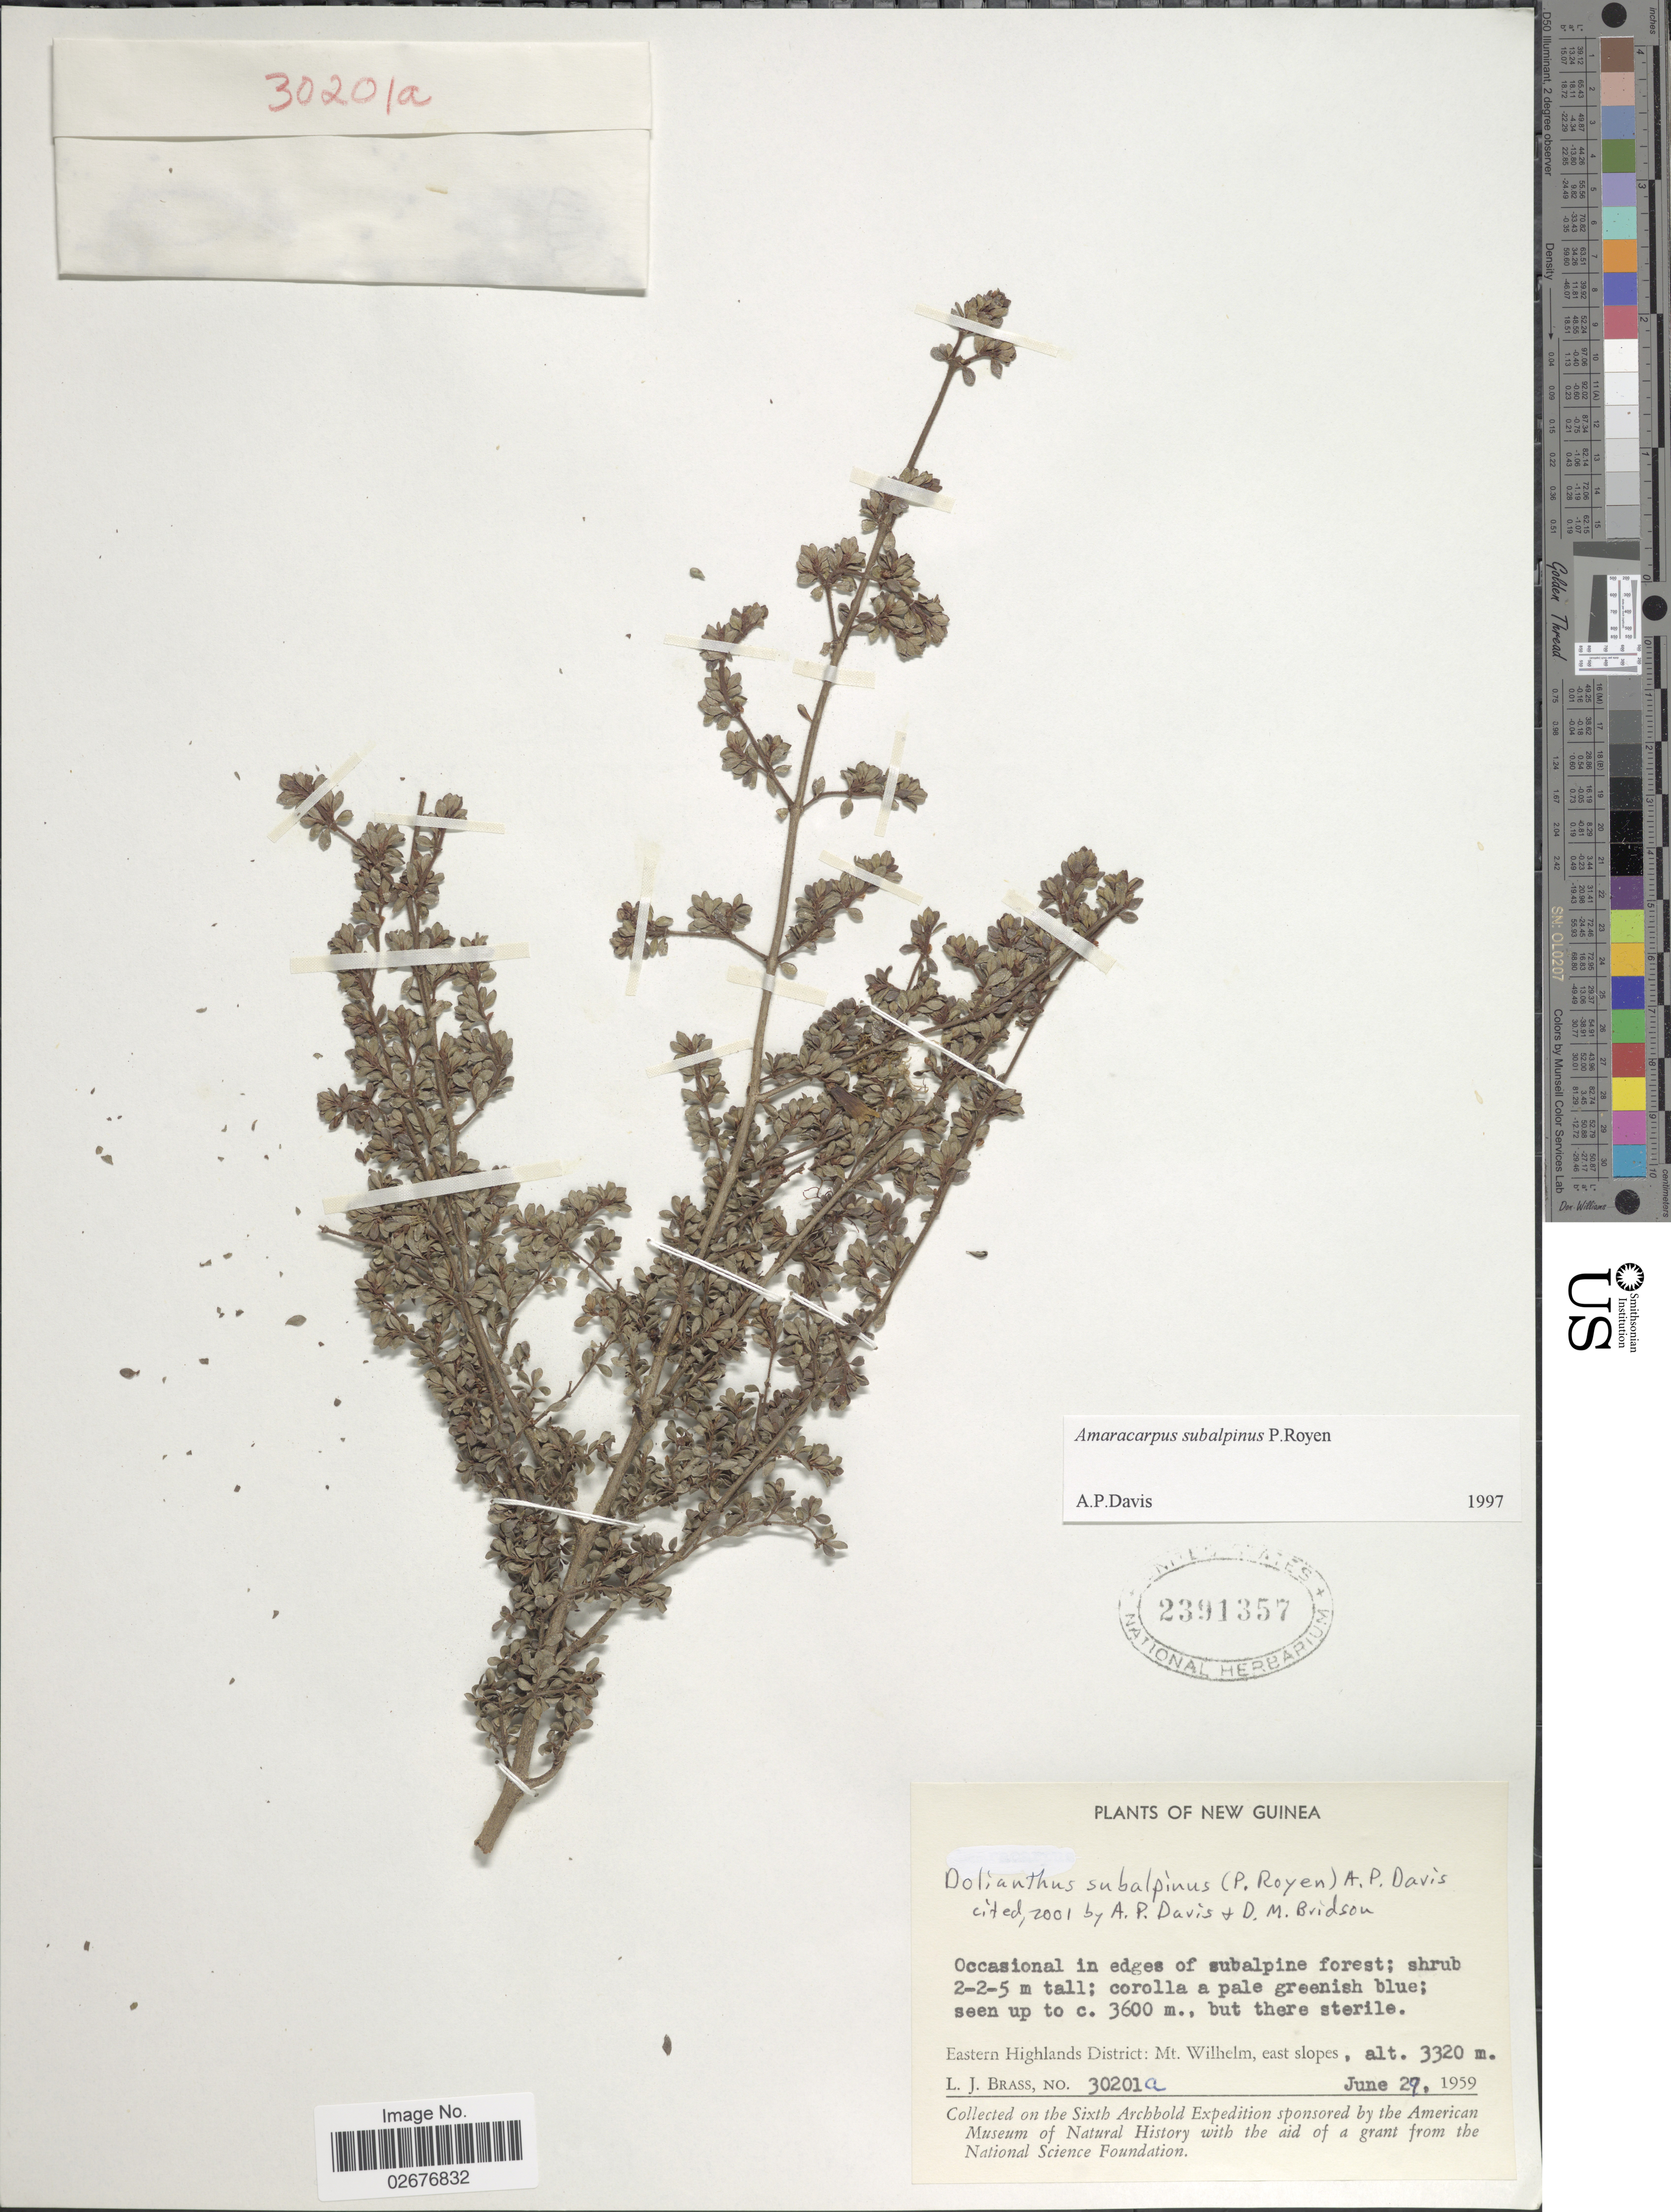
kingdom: Plantae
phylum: Tracheophyta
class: Magnoliopsida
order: Gentianales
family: Rubiaceae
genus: Dolianthus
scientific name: Dolianthus subalpinus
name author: (P. Royen) A.P. Davis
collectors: L. J. Brass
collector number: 30201a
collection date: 1959-06-29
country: Papua New Guinea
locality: New Guinea, Eastern Highlands District: Mt. Wilhelm, east slopes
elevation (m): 3320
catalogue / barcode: US 2391357